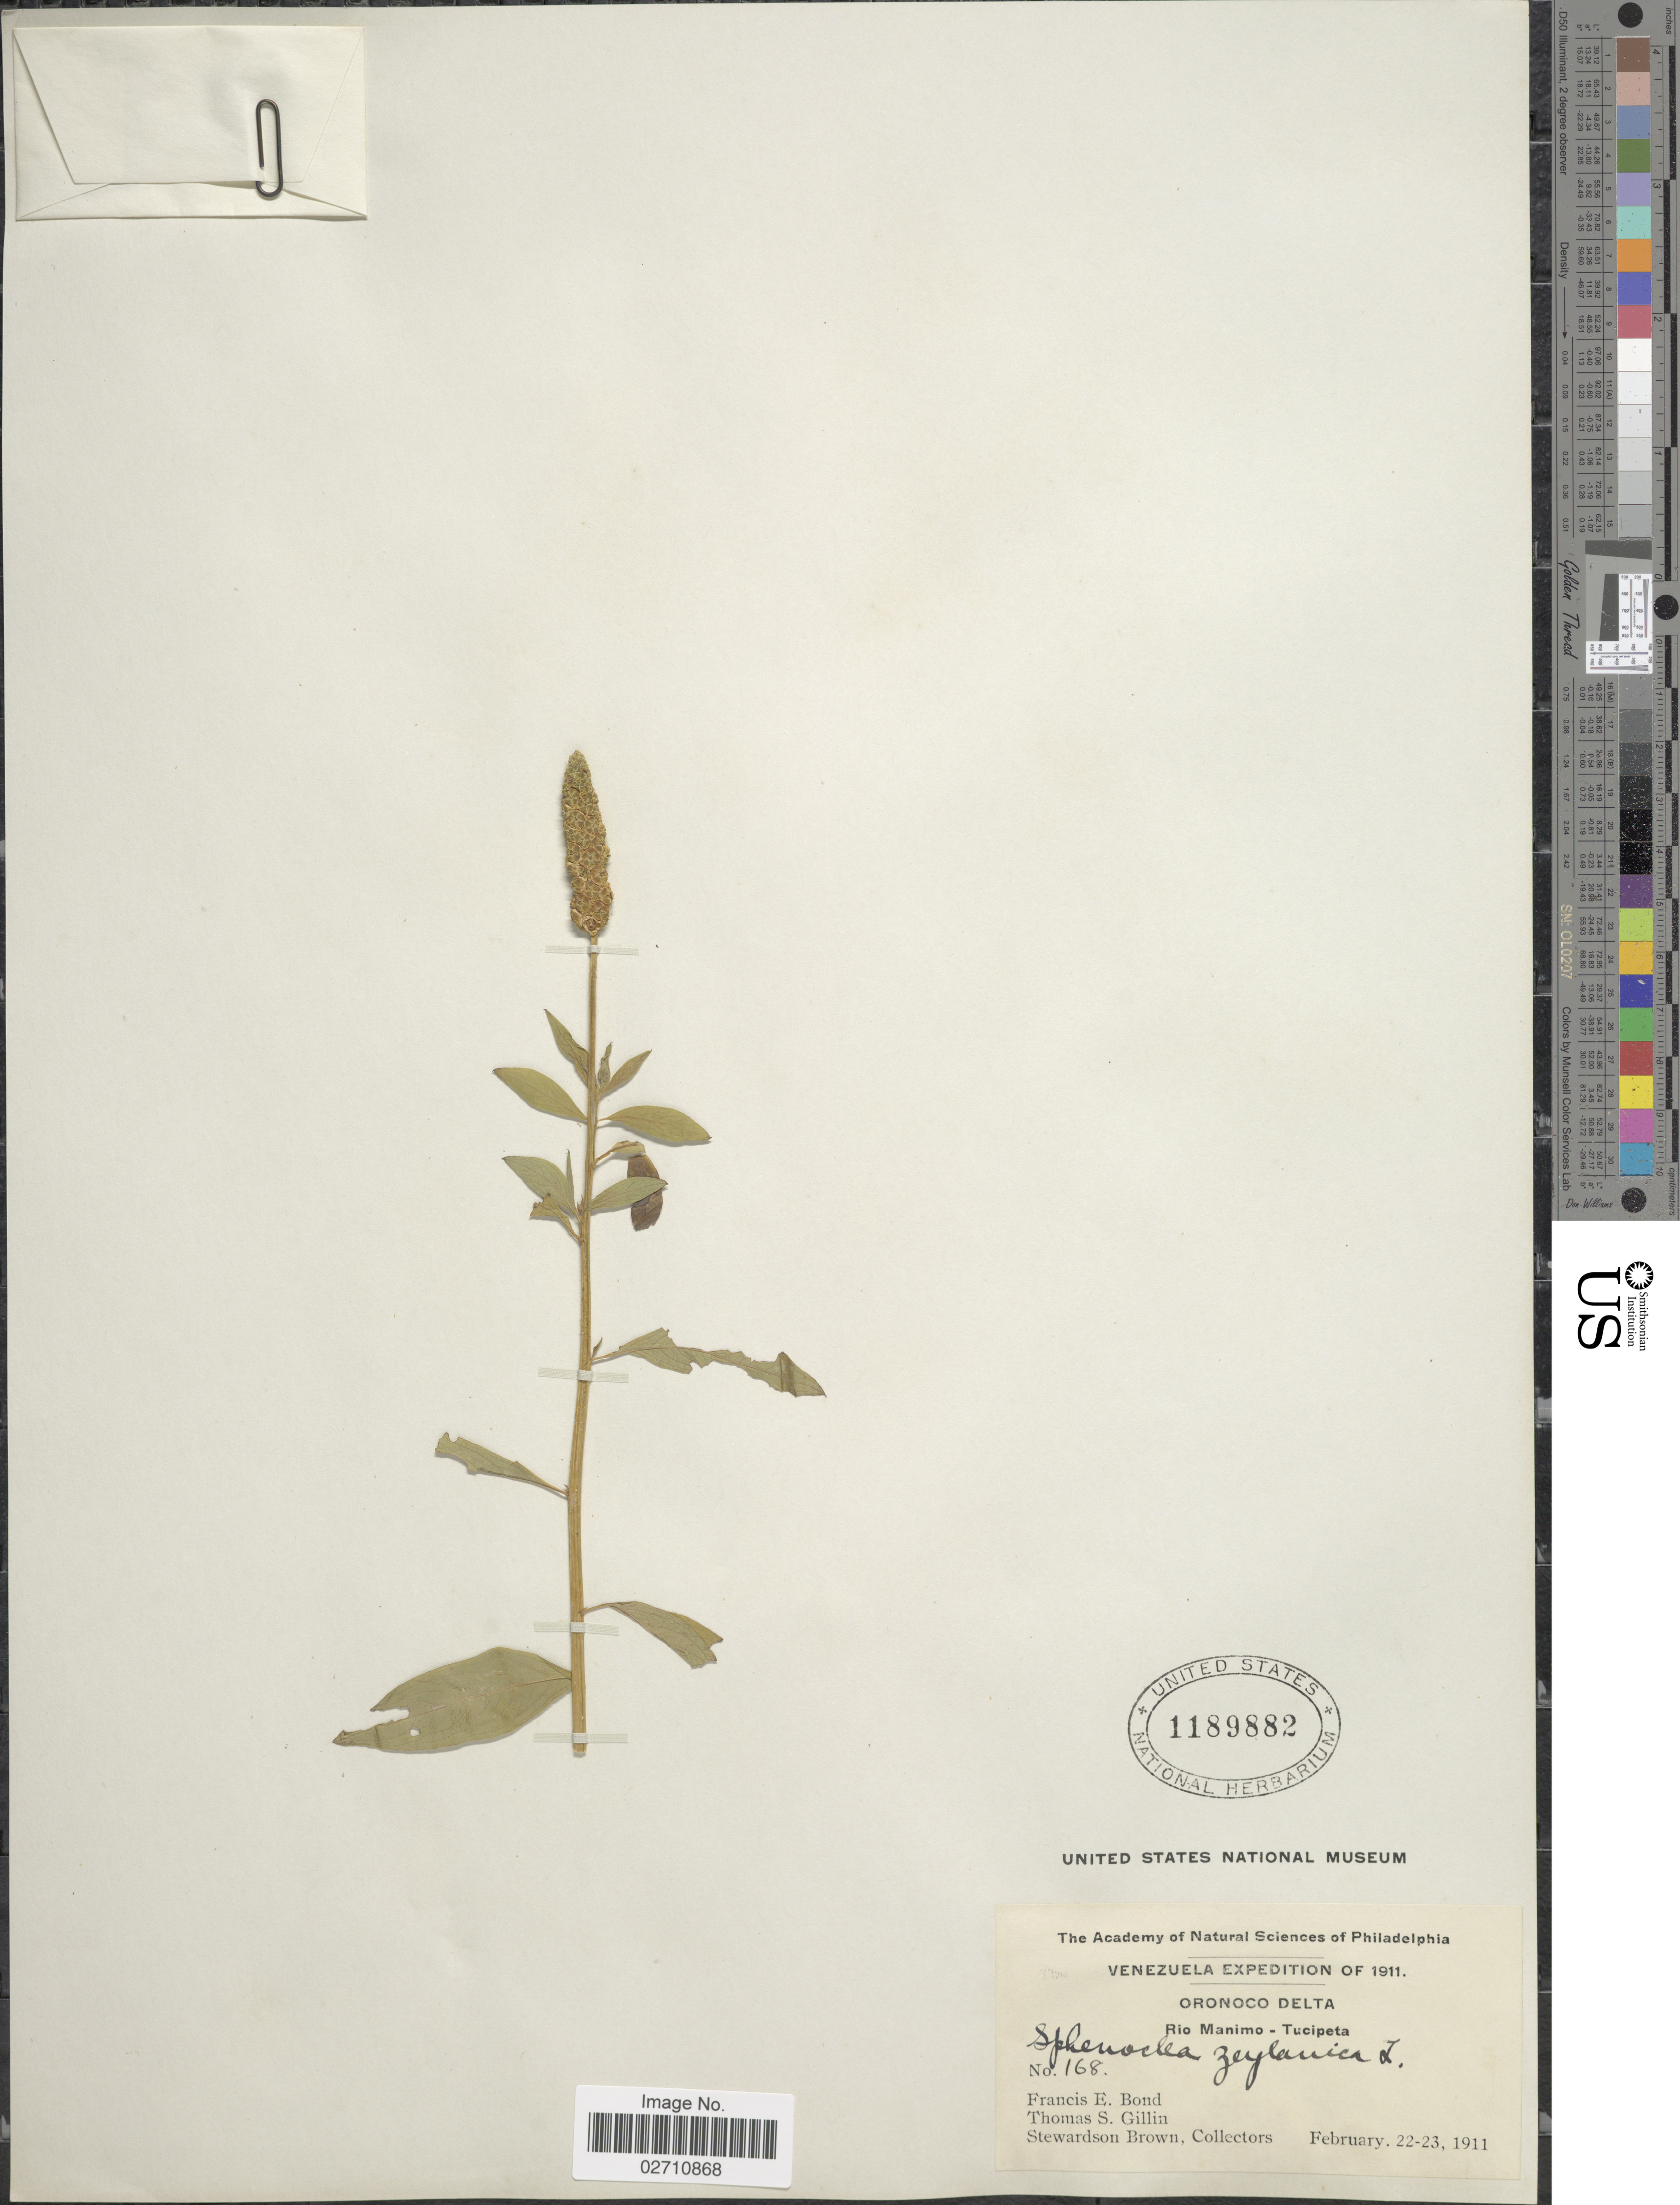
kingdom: Plantae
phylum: Tracheophyta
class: Magnoliopsida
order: Solanales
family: Sphenocleaceae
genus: Sphenoclea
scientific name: Sphenoclea zeylanica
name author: Gaertn.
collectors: F. Bond, T. Gillin & S. Brown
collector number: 168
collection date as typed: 22-23 February 1911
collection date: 1911-02-22/1911-02-23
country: Venezuela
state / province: Delta Amacuro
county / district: Tucupita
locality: Orinoco Delta, Cano Manamo near Tucupita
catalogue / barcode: US 1189882